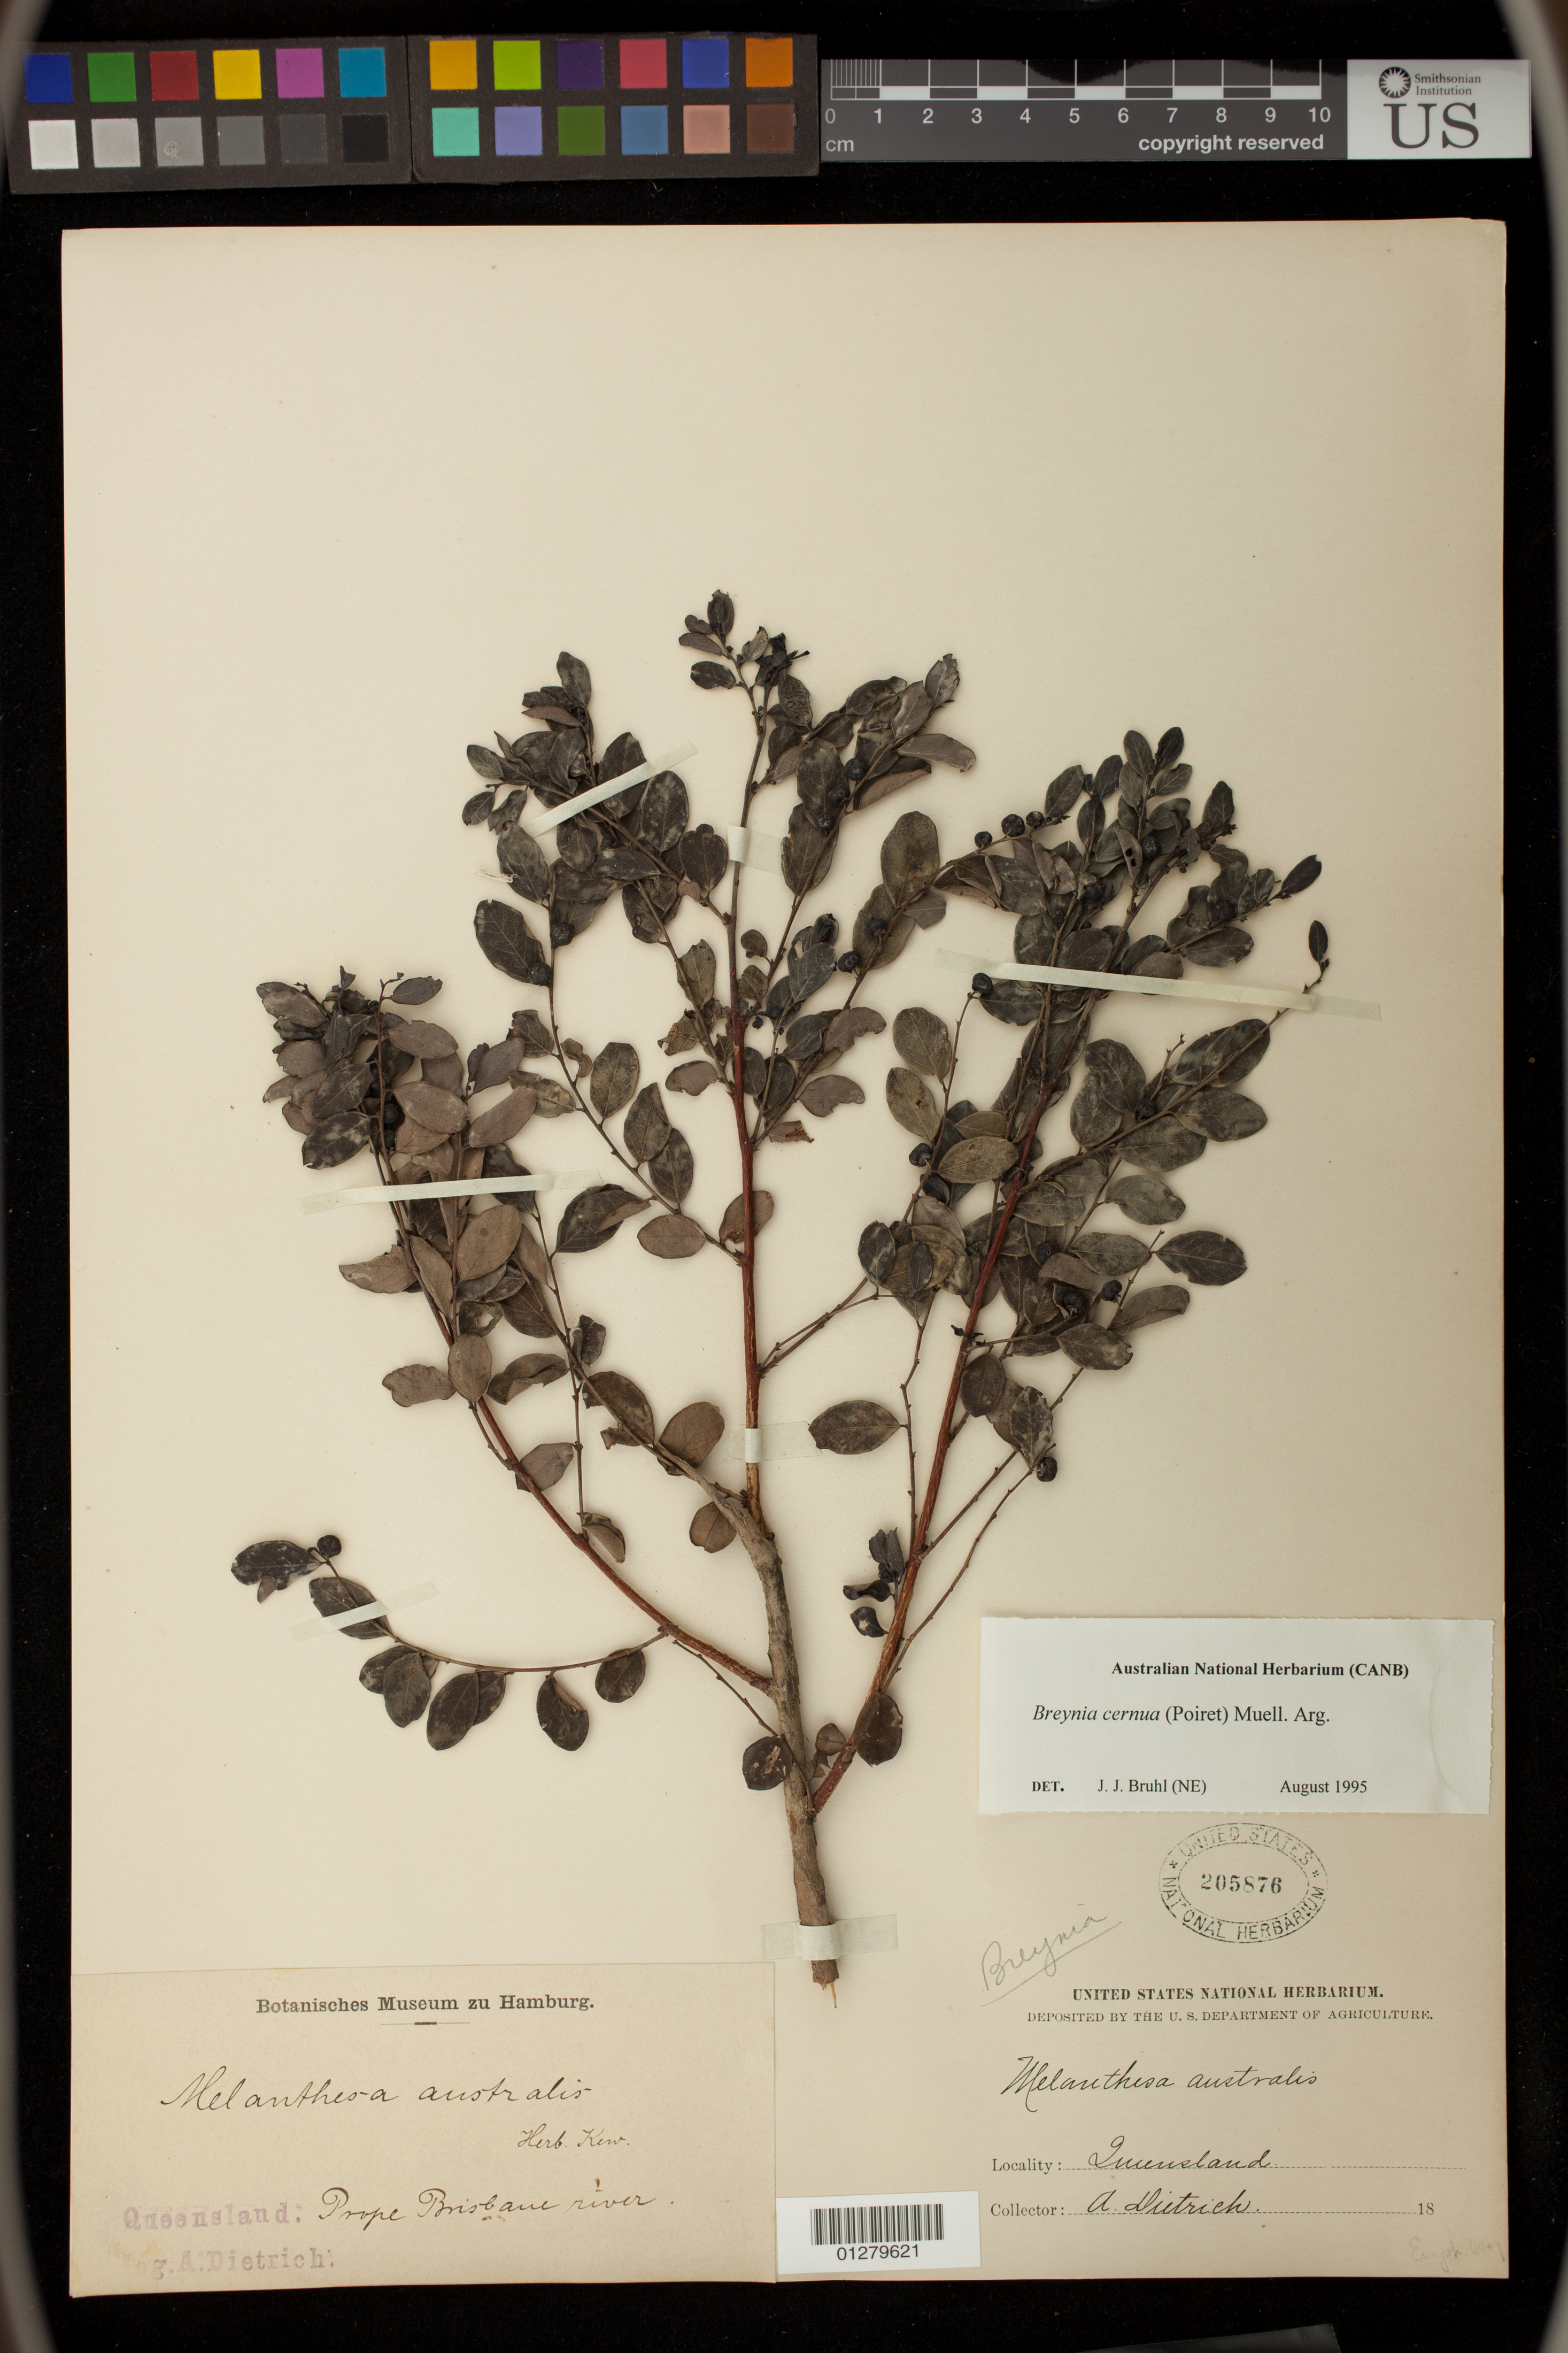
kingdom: Plantae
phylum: Tracheophyta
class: Magnoliopsida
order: Malpighiales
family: Phyllanthaceae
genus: Breynia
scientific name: Breynia cernua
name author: (Poir.) Müll. Arg.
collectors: A. Dietrich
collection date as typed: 18--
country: Australia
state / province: Queensland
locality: Prope Brisbane River.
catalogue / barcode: US 205876